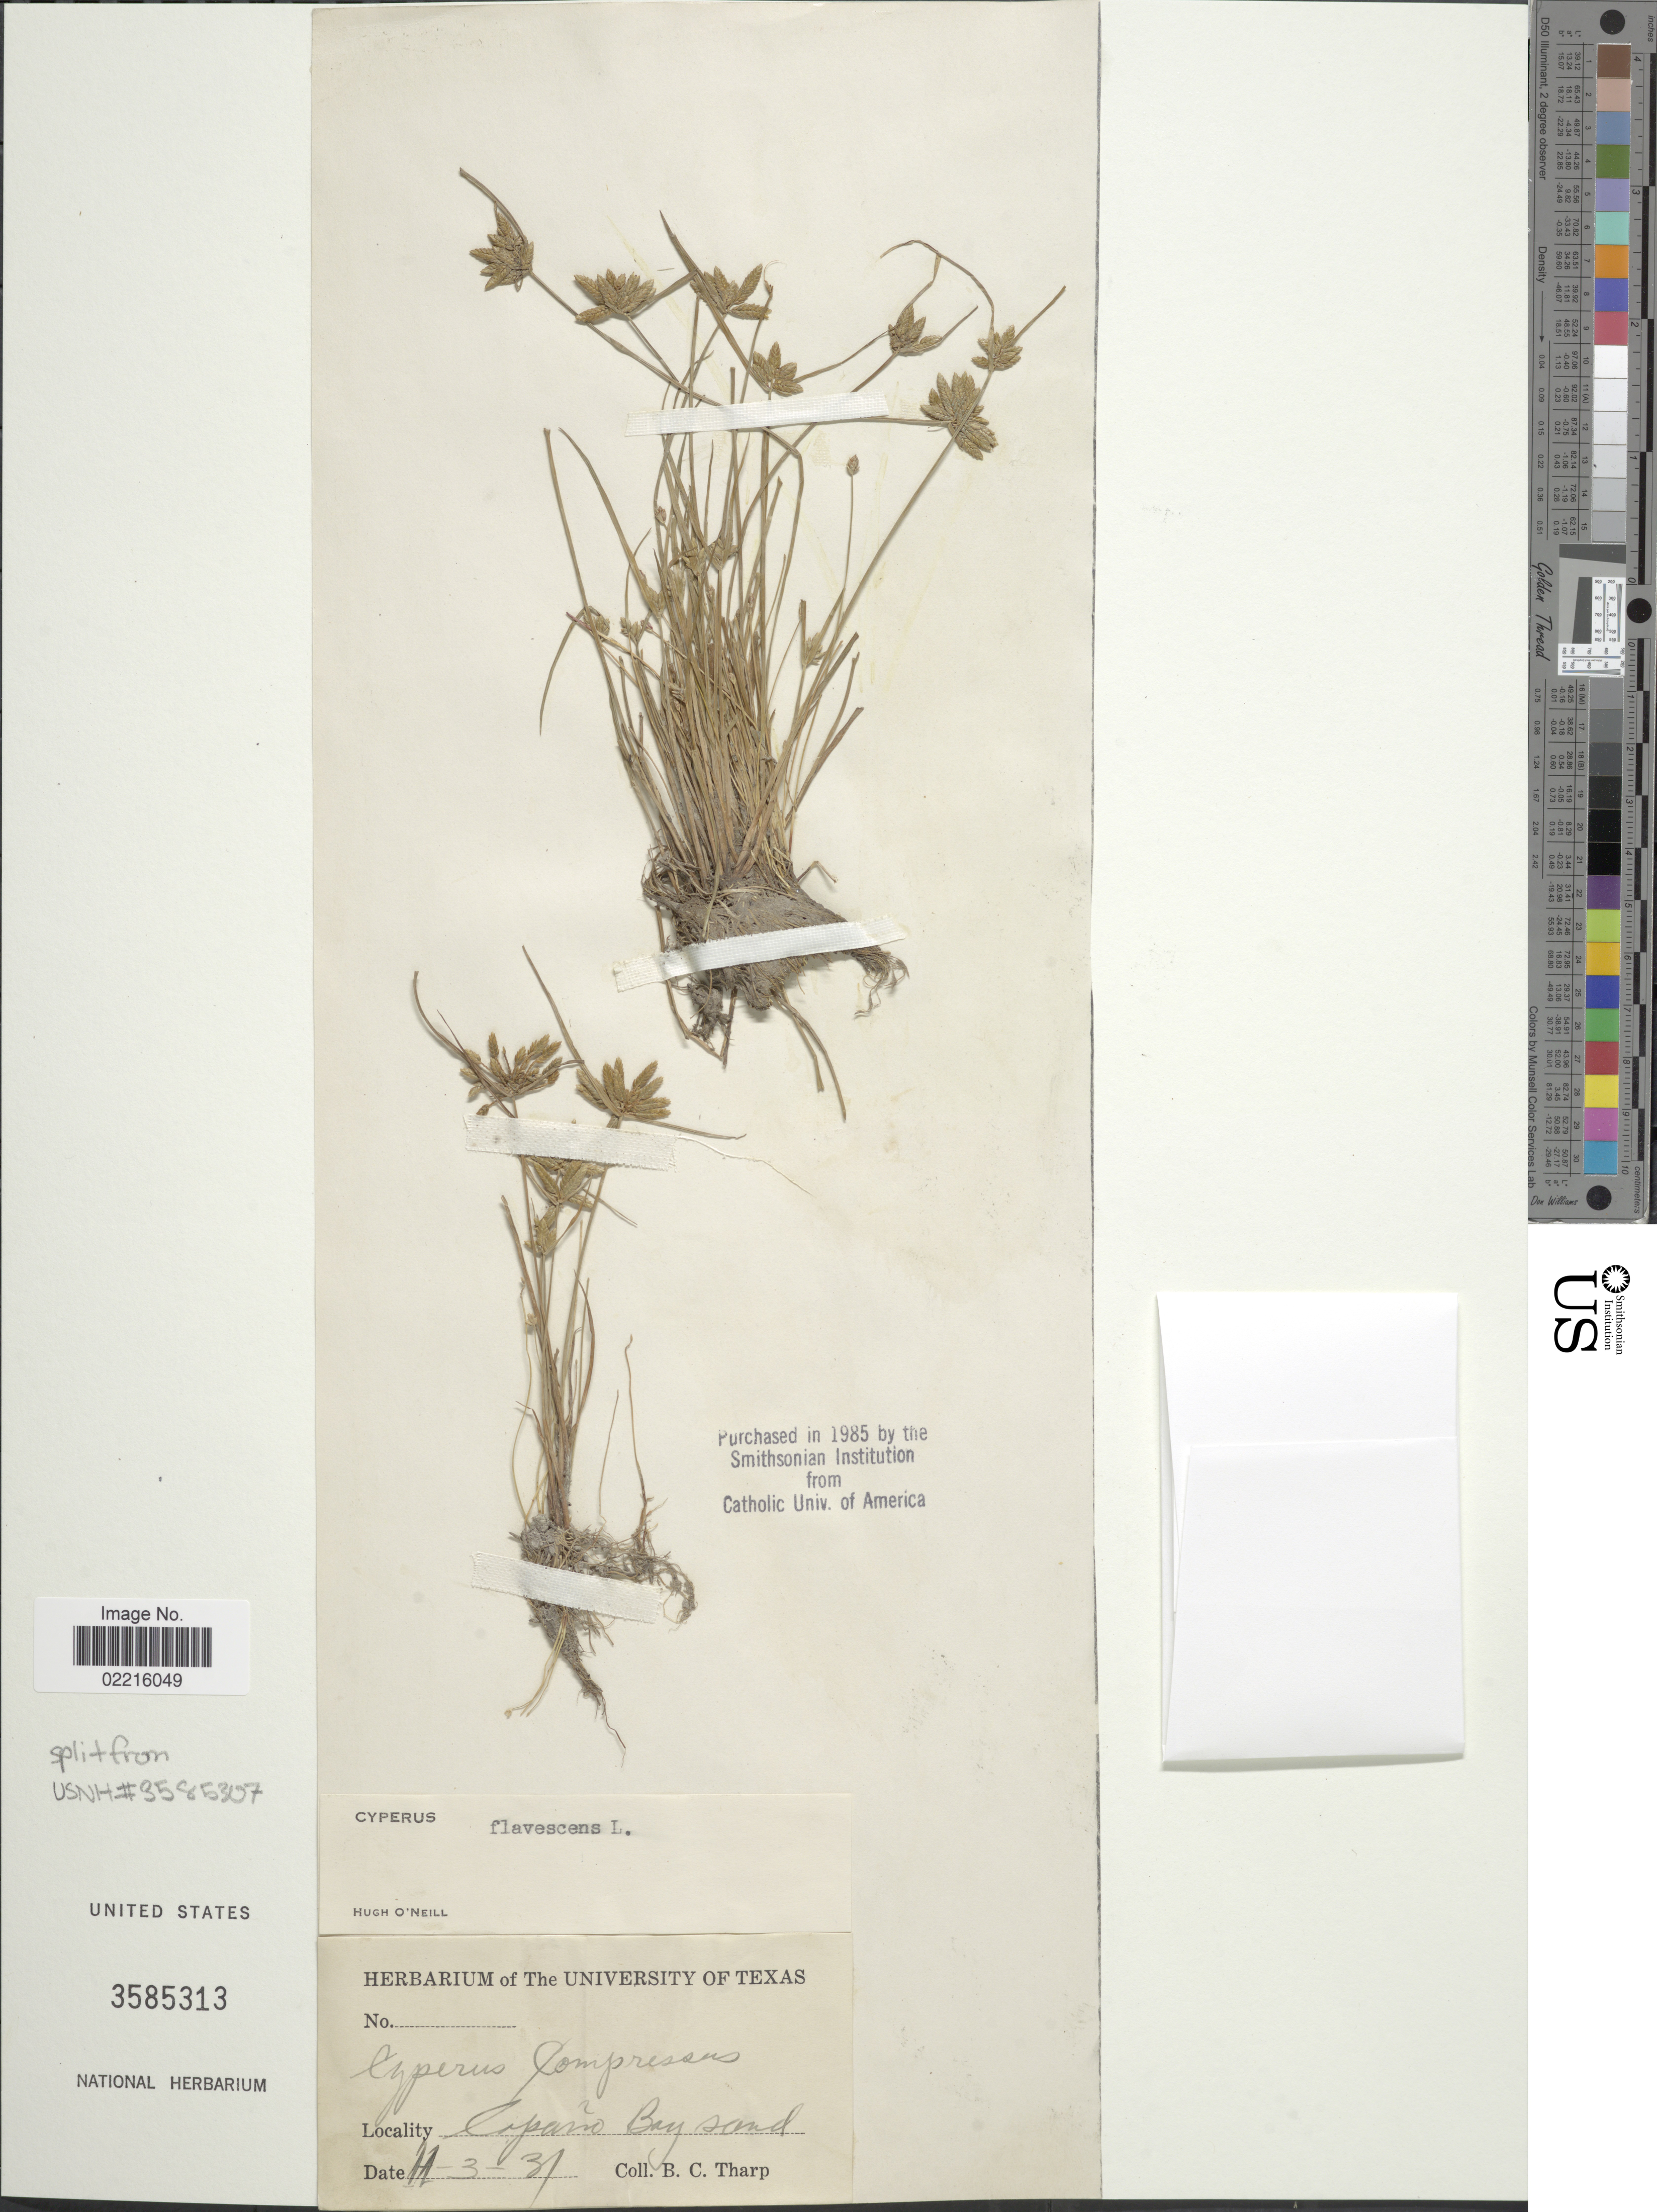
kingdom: Plantae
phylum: Tracheophyta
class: Liliopsida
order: Poales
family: Cyperaceae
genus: Cyperus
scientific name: Cyperus flavescens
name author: L.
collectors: B. C. Tharp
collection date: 1931-11-03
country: United States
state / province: Texas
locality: Copano Bay Sand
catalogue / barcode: US 3585313